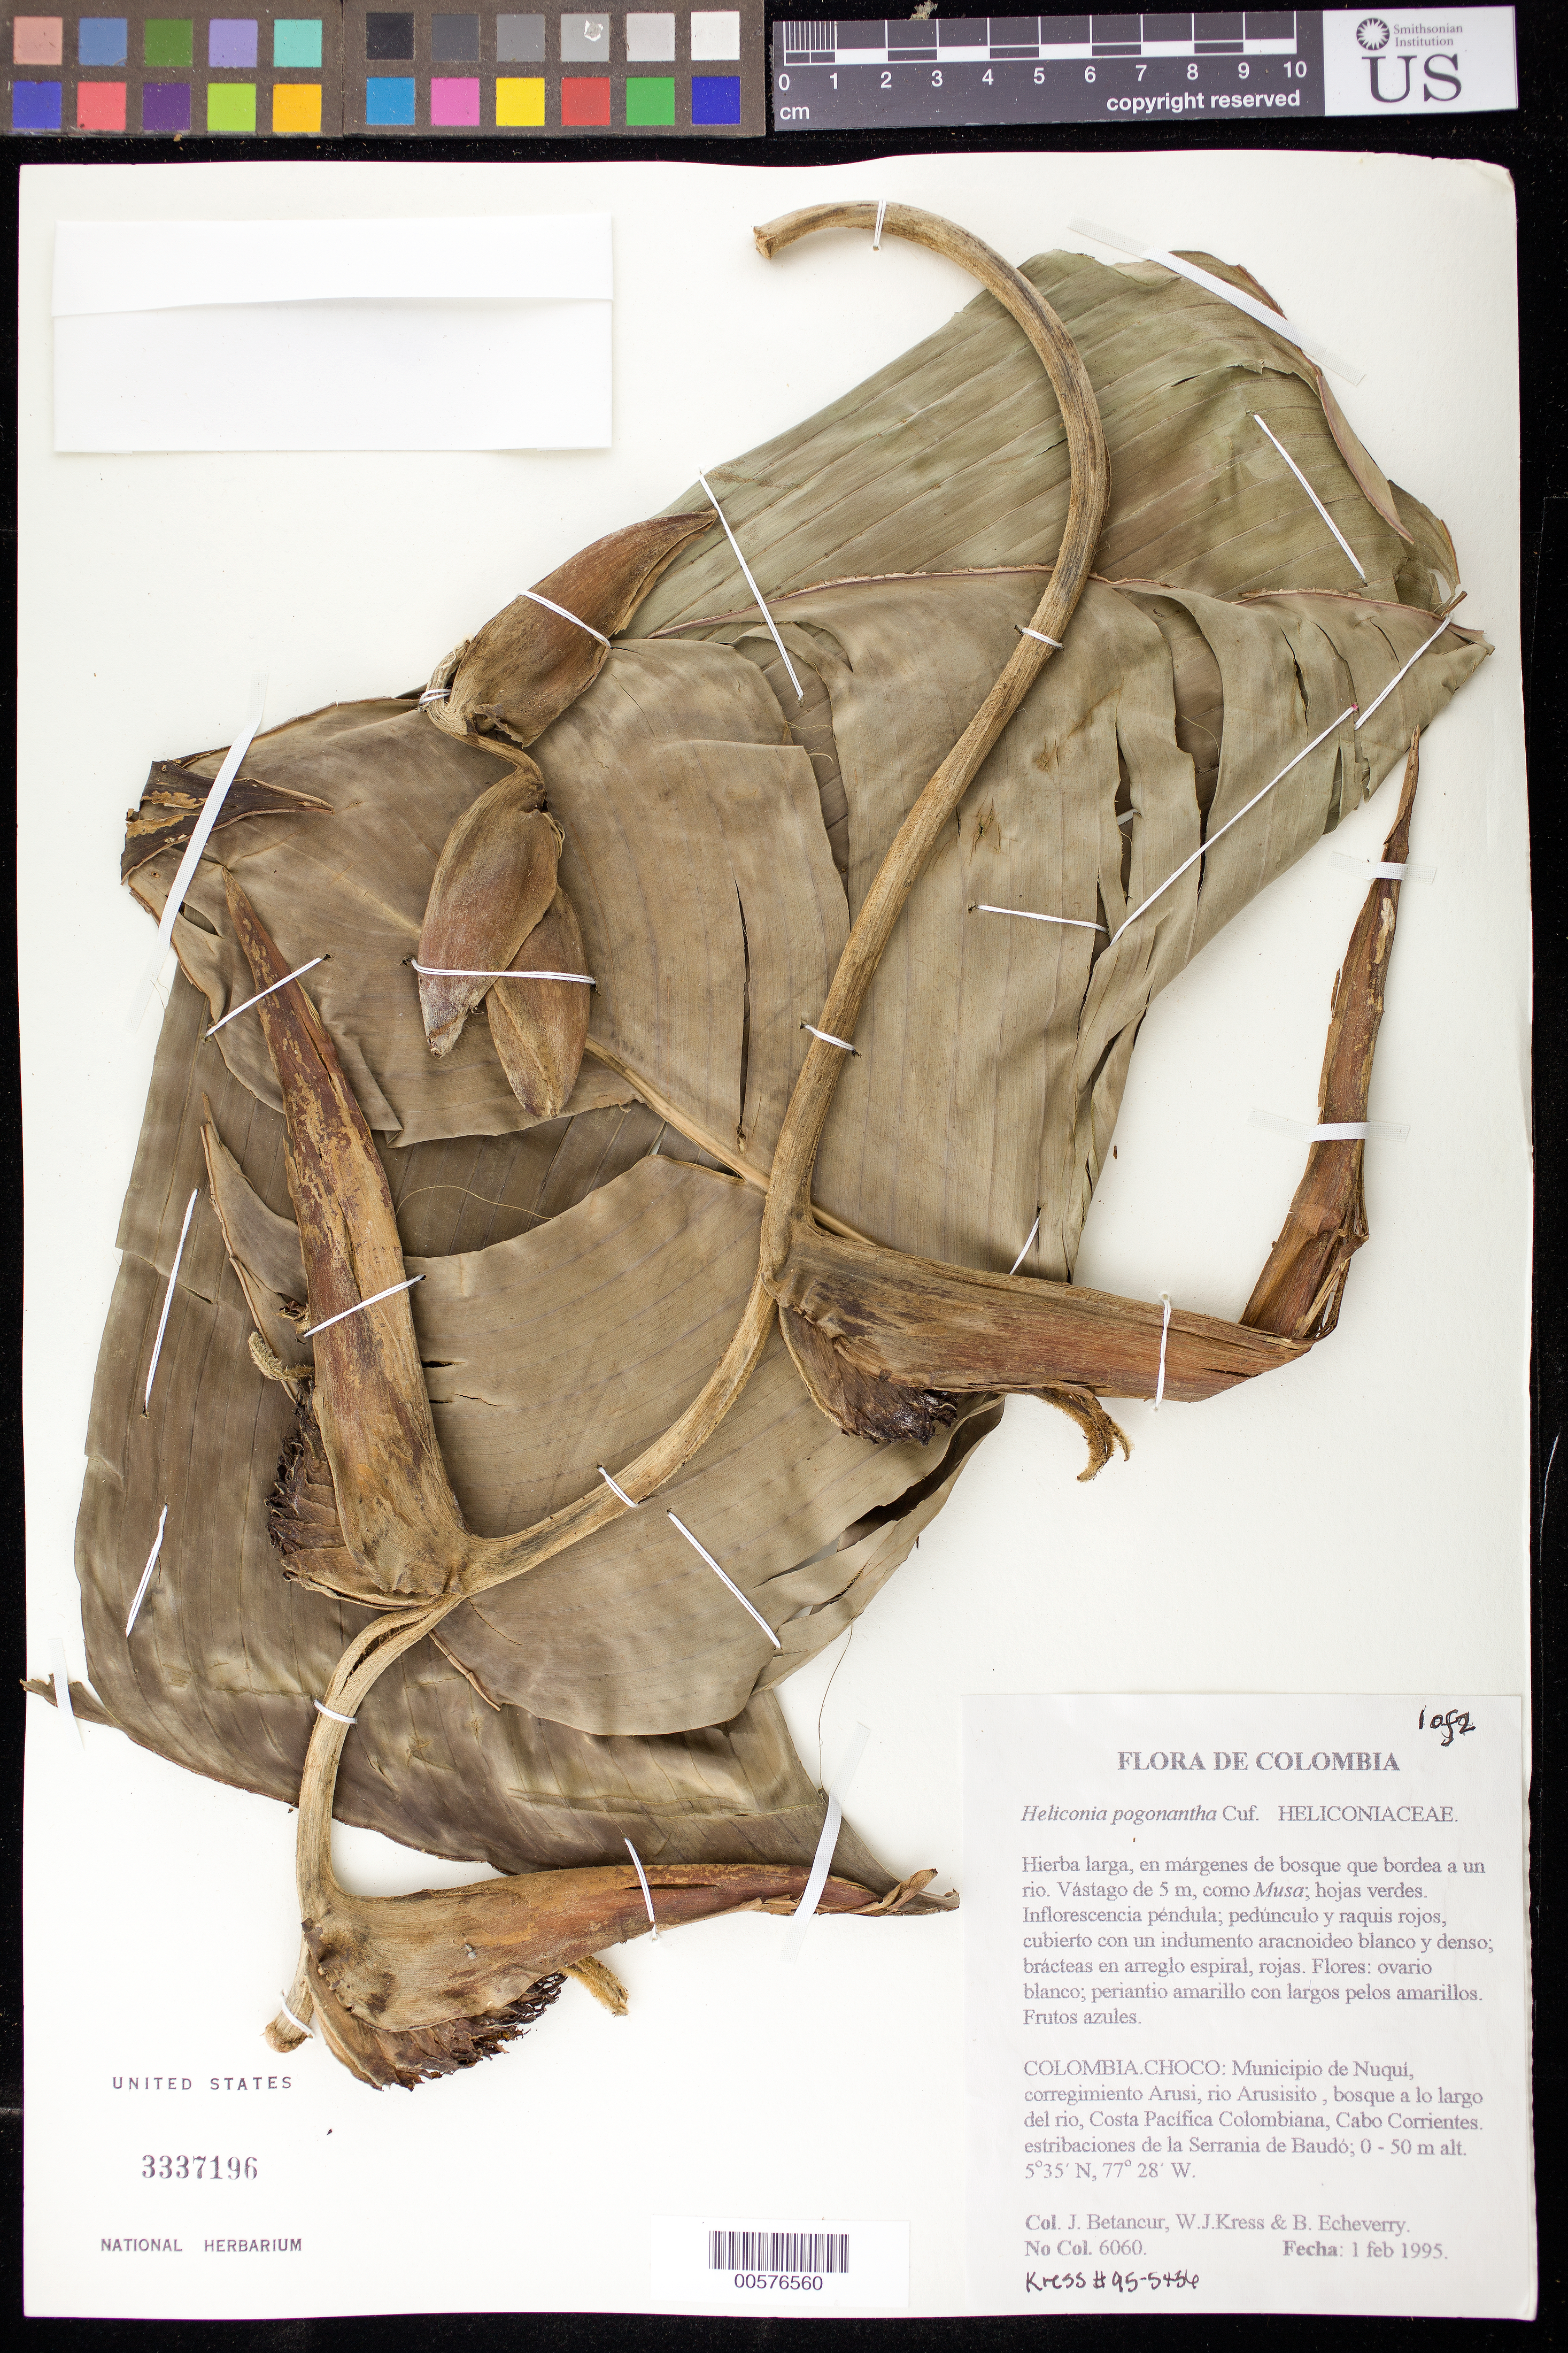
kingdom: Plantae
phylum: Tracheophyta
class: Liliopsida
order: Zingiberales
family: Heliconiaceae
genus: Heliconia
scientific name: Heliconia pogonantha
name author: Cufod.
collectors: J. C. Betancur, W. J. Kress & B. Echeverry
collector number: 6060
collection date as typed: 01 Feb 1995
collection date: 1995-02-01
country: Colombia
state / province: Chocó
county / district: Nuqui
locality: Rio Arusicito, just south of Arusi.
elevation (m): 0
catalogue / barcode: US 3337196